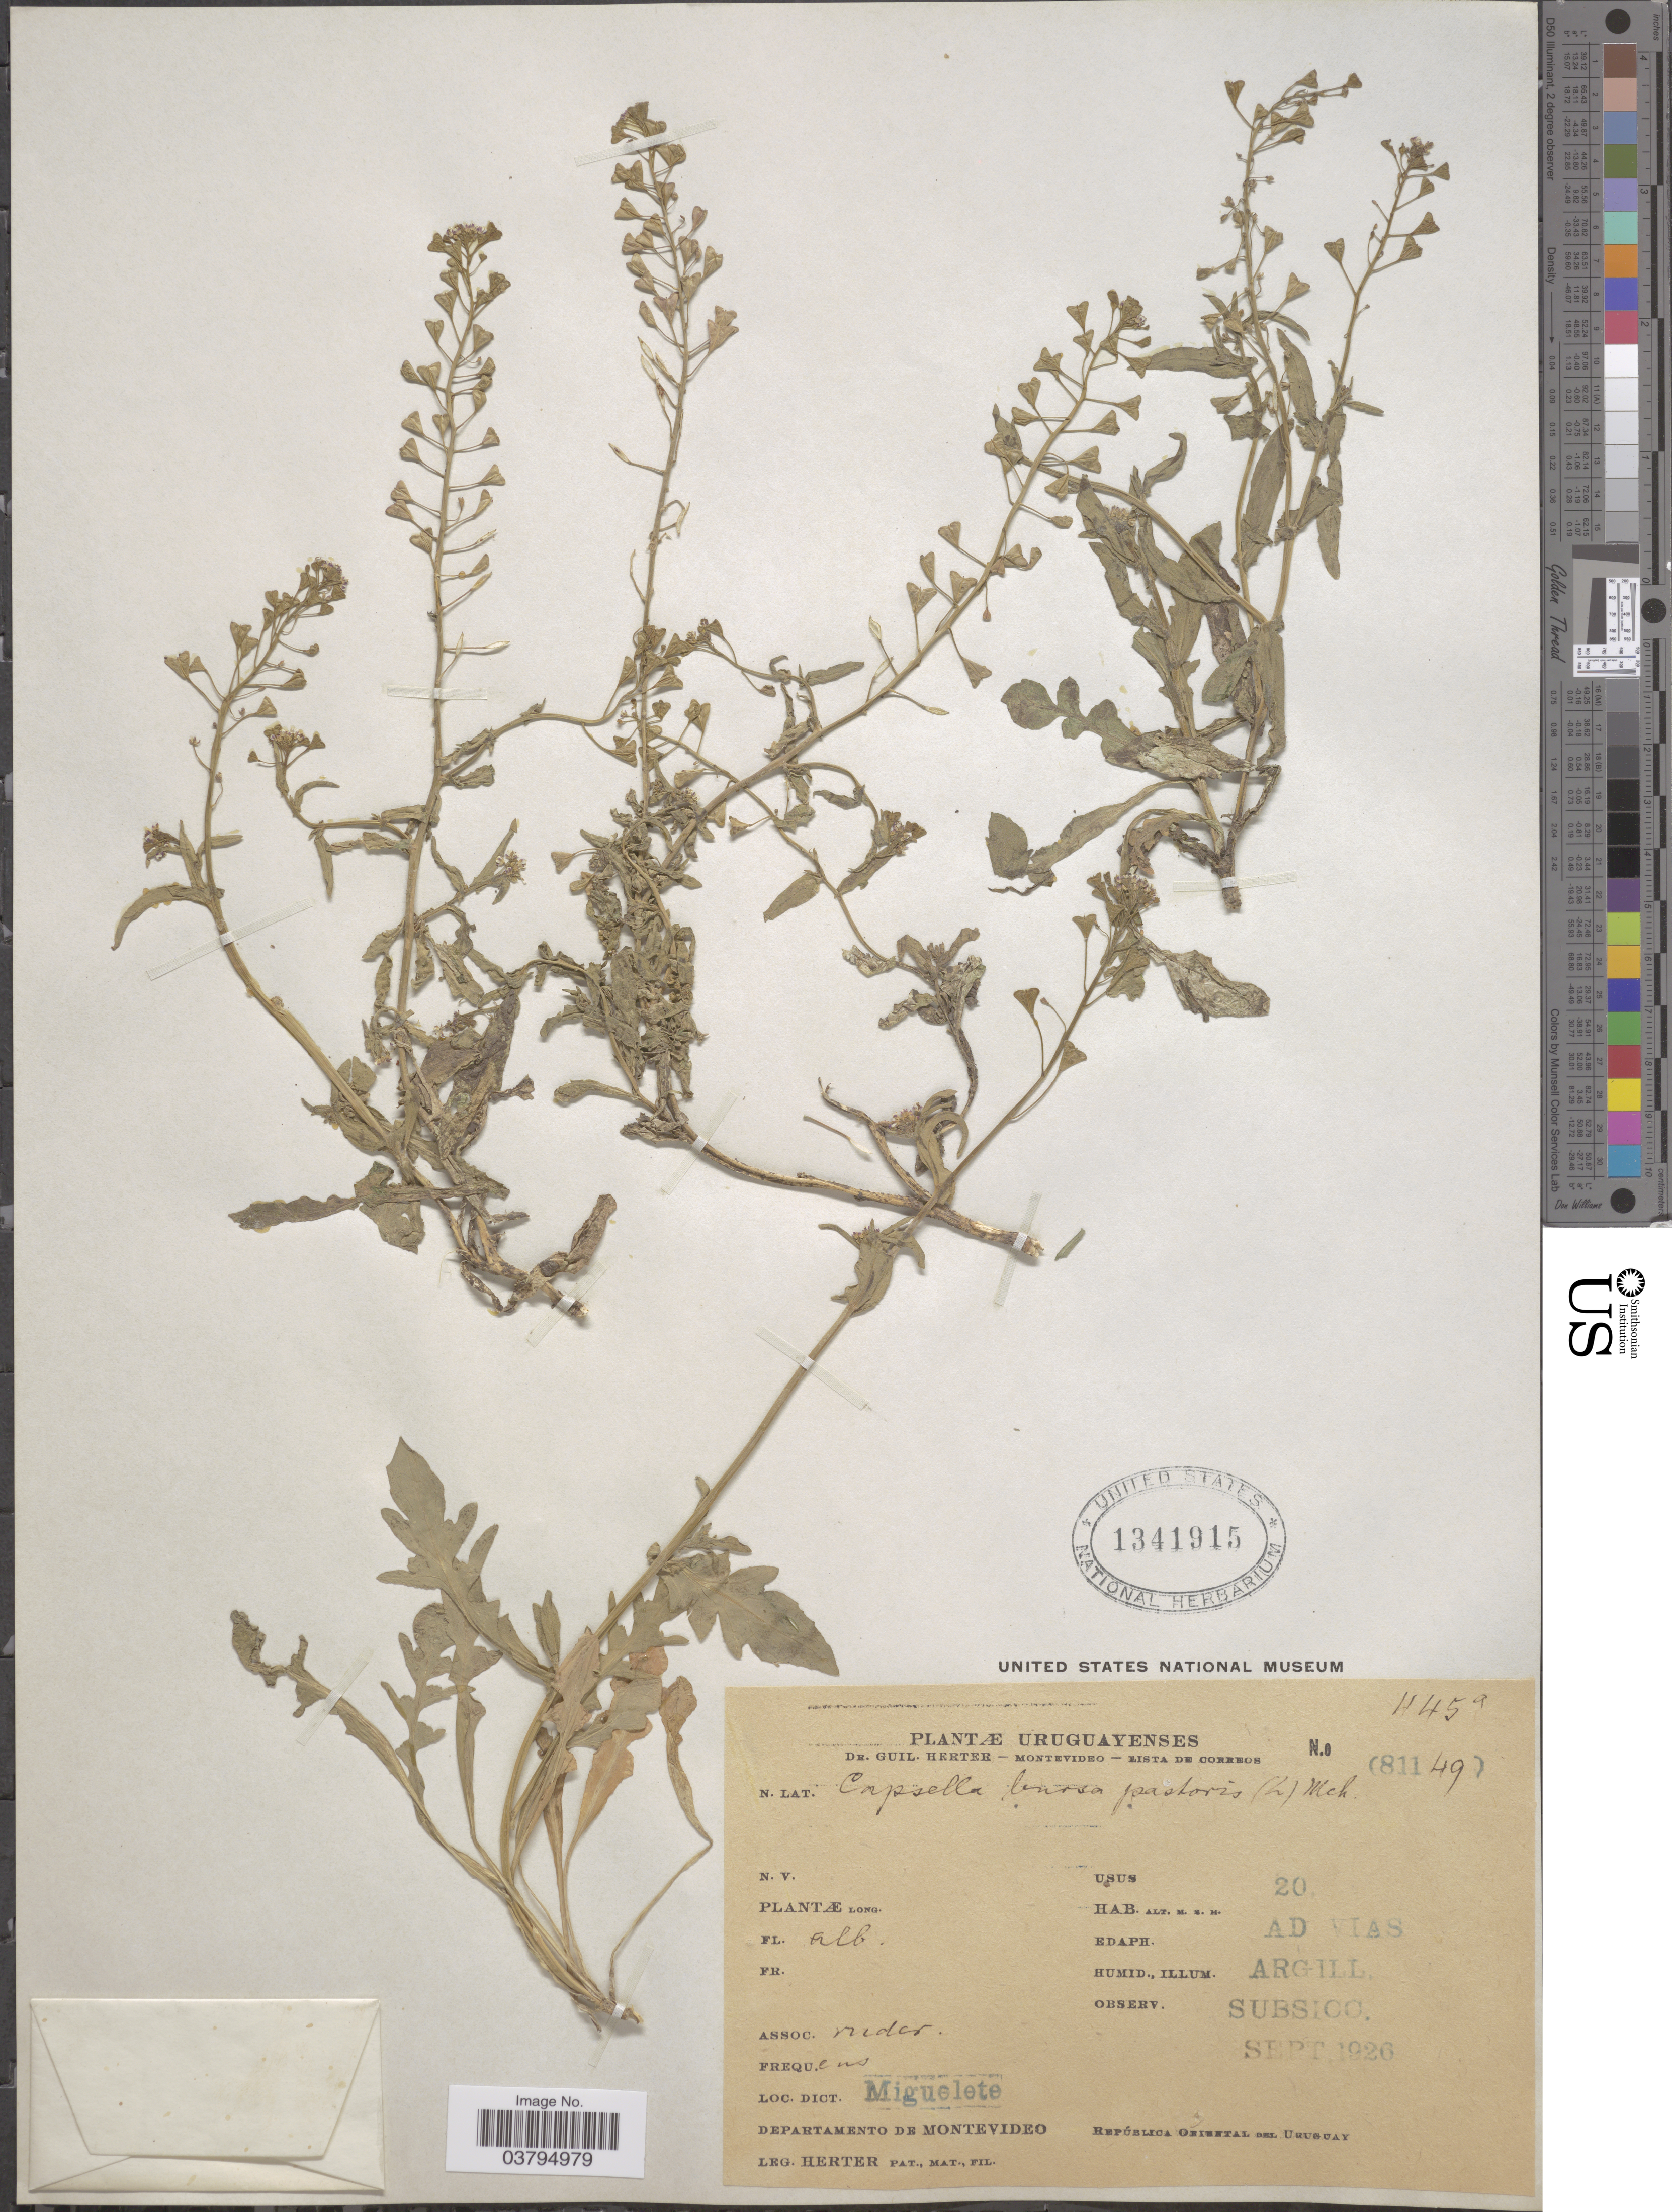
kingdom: Plantae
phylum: Tracheophyta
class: Magnoliopsida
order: Brassicales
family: Brassicaceae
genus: Capsella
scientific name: Capsella bursa-pastoris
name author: (L.) Medik.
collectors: G. Herter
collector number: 445a(81149)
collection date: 1926-09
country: Uruguay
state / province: Montevideo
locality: Miquelete. Departamento De Montevideo. República Oriental del Uruguay.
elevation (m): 20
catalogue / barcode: US 1341915